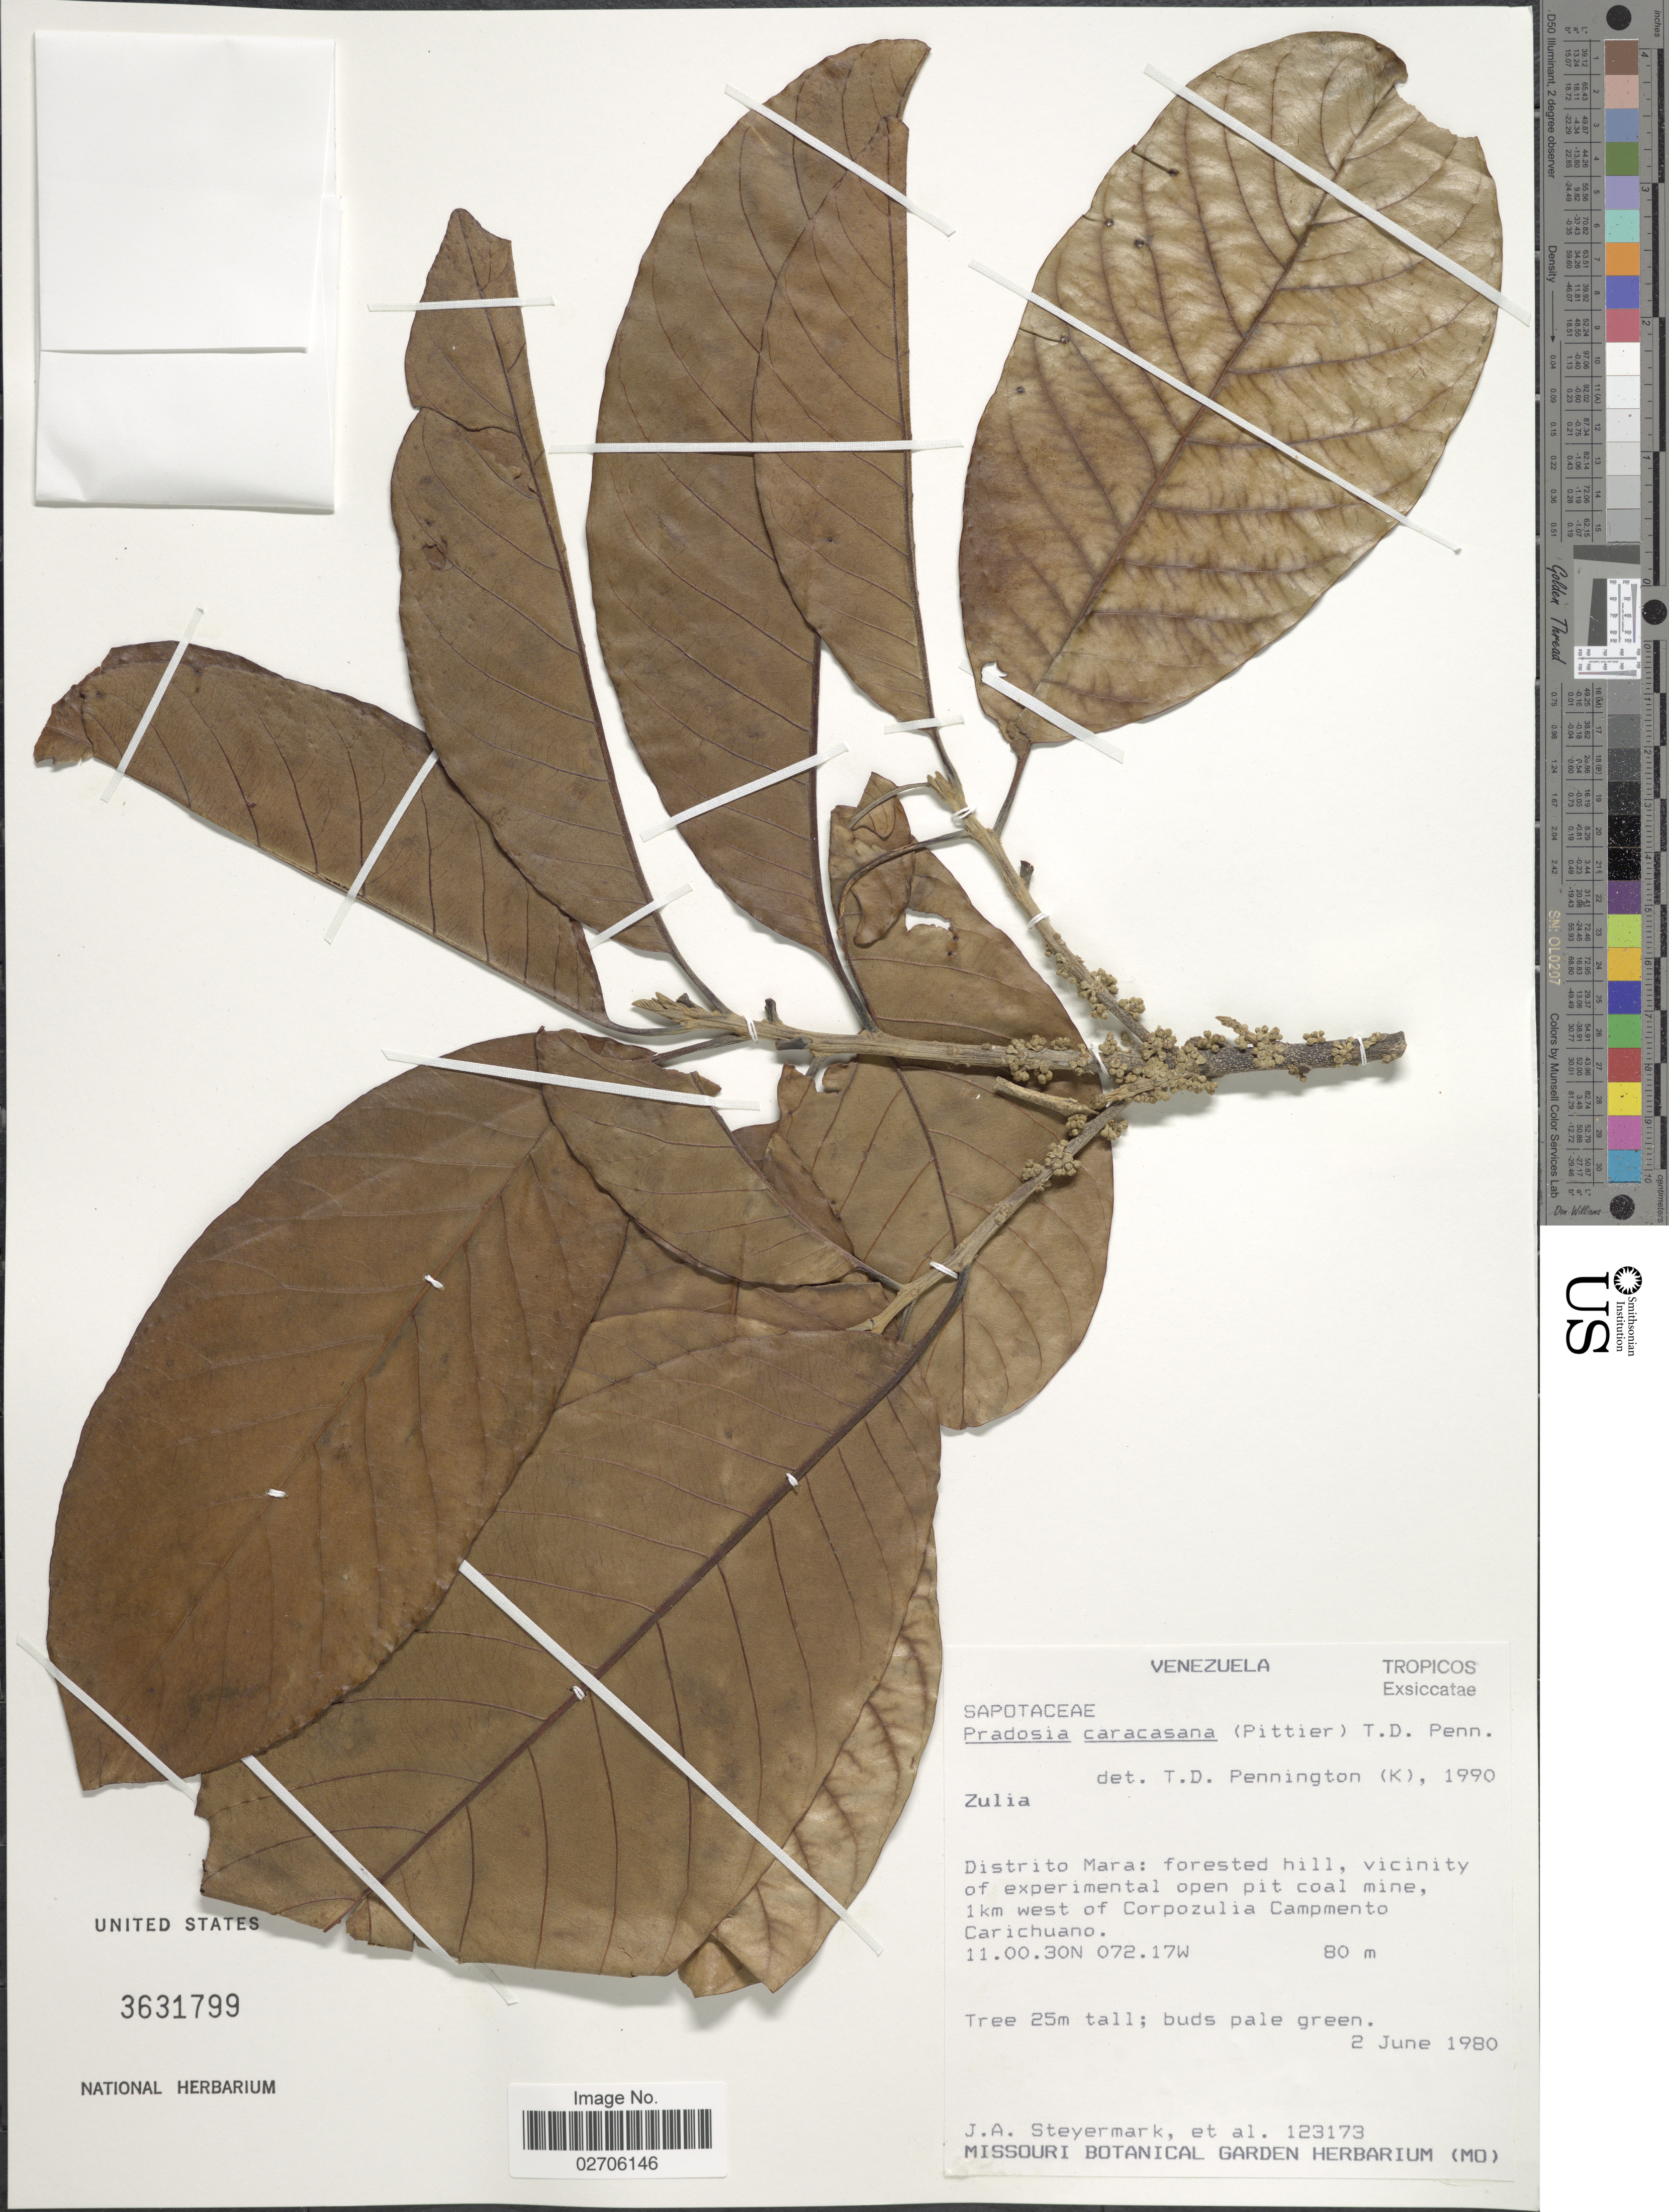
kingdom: Plantae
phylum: Tracheophyta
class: Magnoliopsida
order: Ericales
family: Sapotaceae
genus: Pradosia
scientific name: Pradosia caracasana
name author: (Pittier) T.D. Penn.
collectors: J. Steyermark & et al.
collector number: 123173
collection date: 1980-06-02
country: Venezuela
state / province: Zulia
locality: Distrito Mara: forested hill, vicinity of experimental open pit coal mine, 1 km west of Corpozulia Campamento Carichuano.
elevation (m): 80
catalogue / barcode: US 3631799